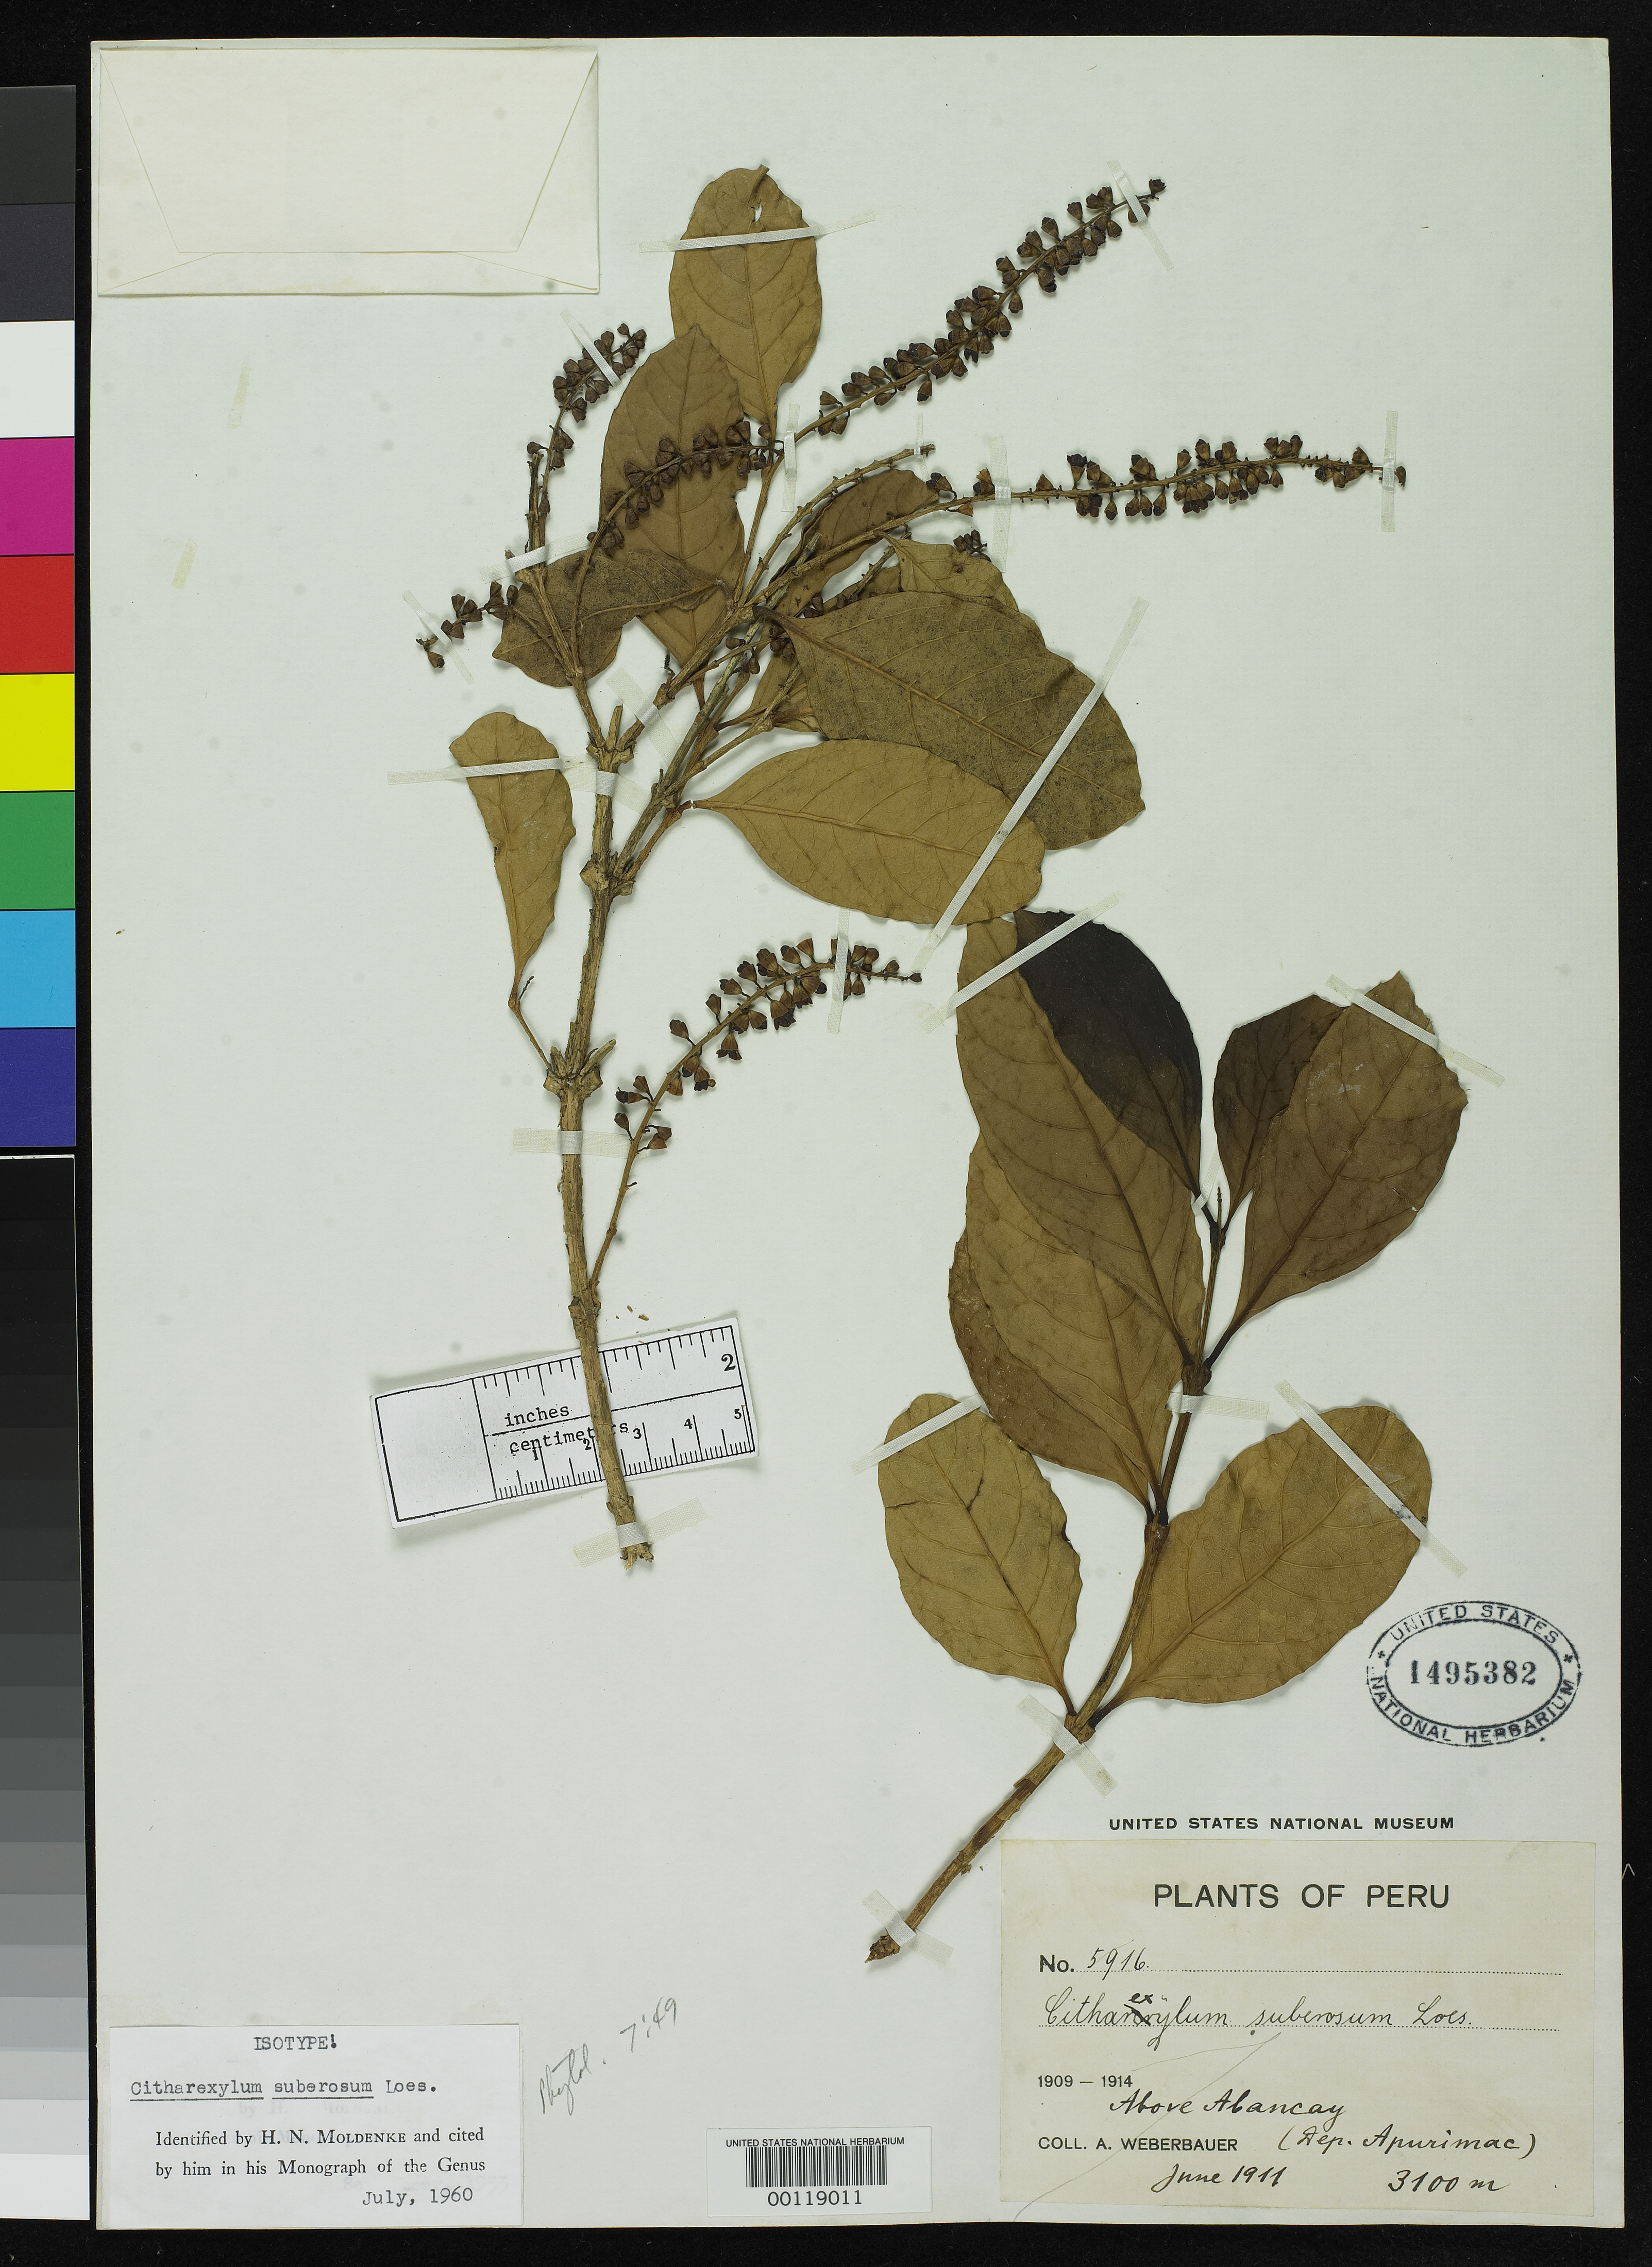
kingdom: Plantae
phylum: Tracheophyta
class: Magnoliopsida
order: Lamiales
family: Verbenaceae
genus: Citharexylum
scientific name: Citharexylum suberosum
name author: Loes. ex Moldenke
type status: Isotype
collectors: A. Weberbauer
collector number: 5916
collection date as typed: Jun 1911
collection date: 1911-06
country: Peru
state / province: Apurímac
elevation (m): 3100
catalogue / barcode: US 1495382